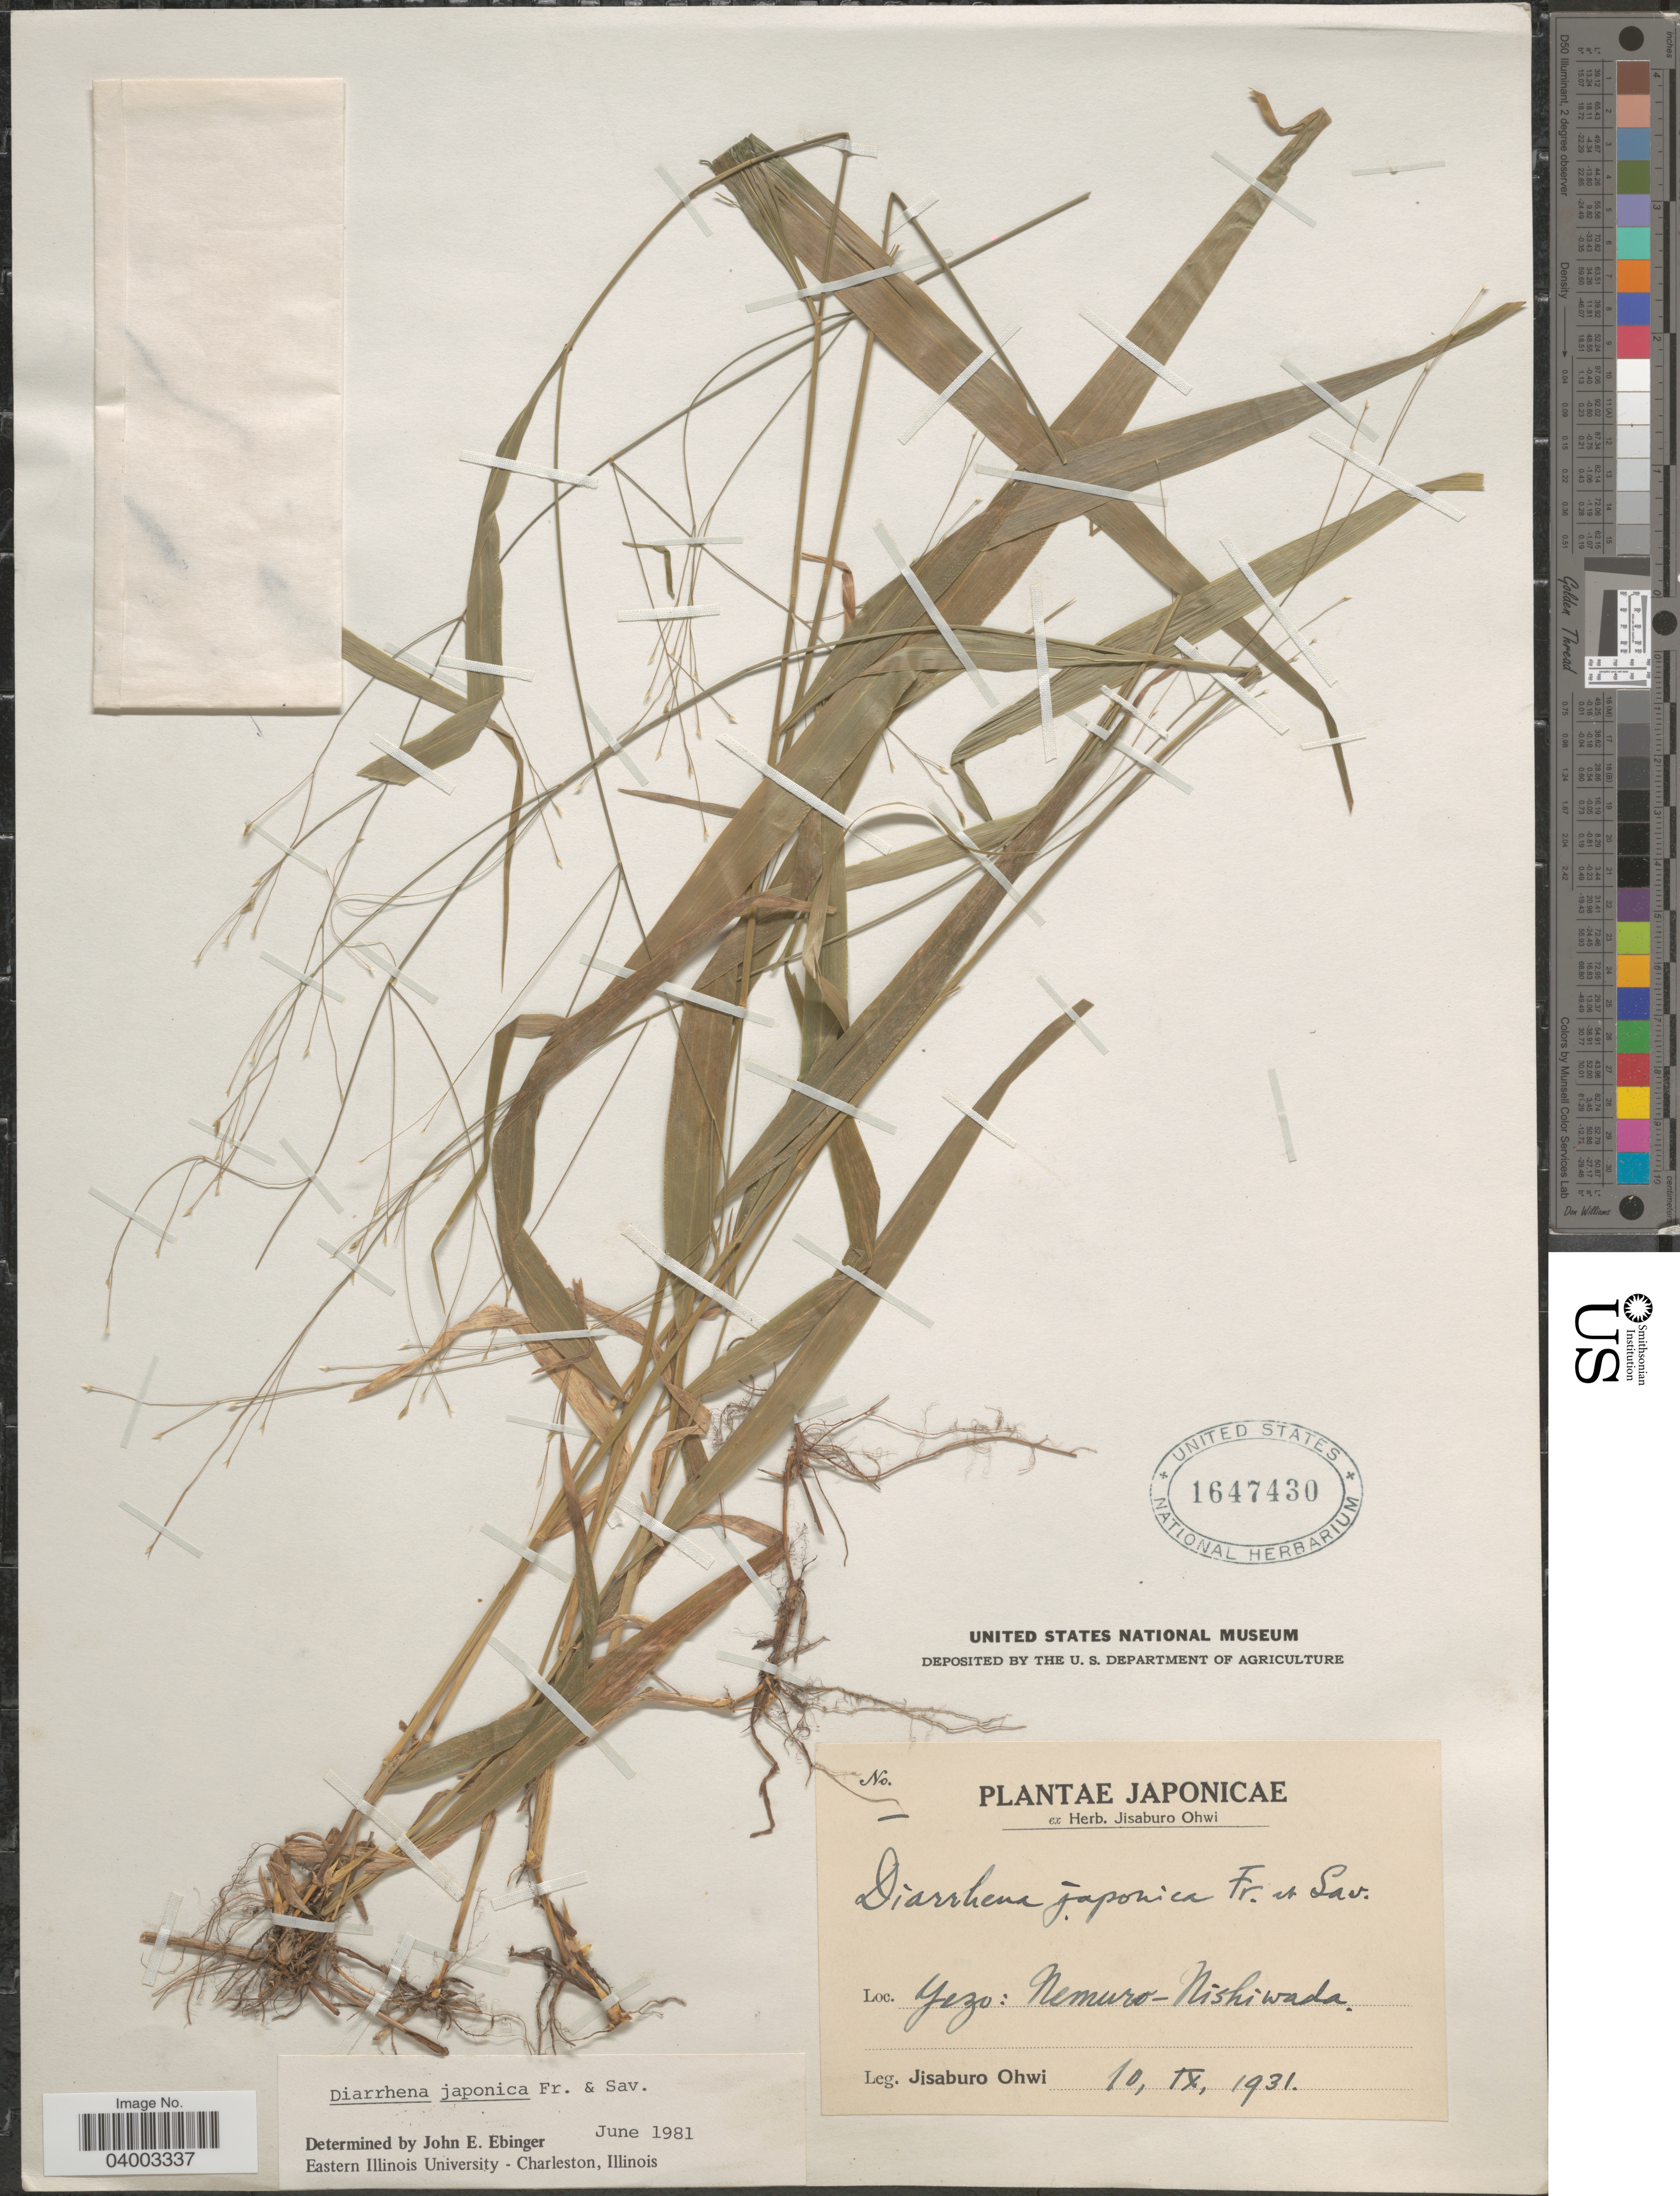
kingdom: Plantae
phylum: Tracheophyta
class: Liliopsida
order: Poales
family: Poaceae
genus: Diarrhena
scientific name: Diarrhena japonica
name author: Franch. & Sav.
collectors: J. Ohwi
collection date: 1931-09-10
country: Japan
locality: Yezo: Nemuro-Nishiwada.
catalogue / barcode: US 1647430